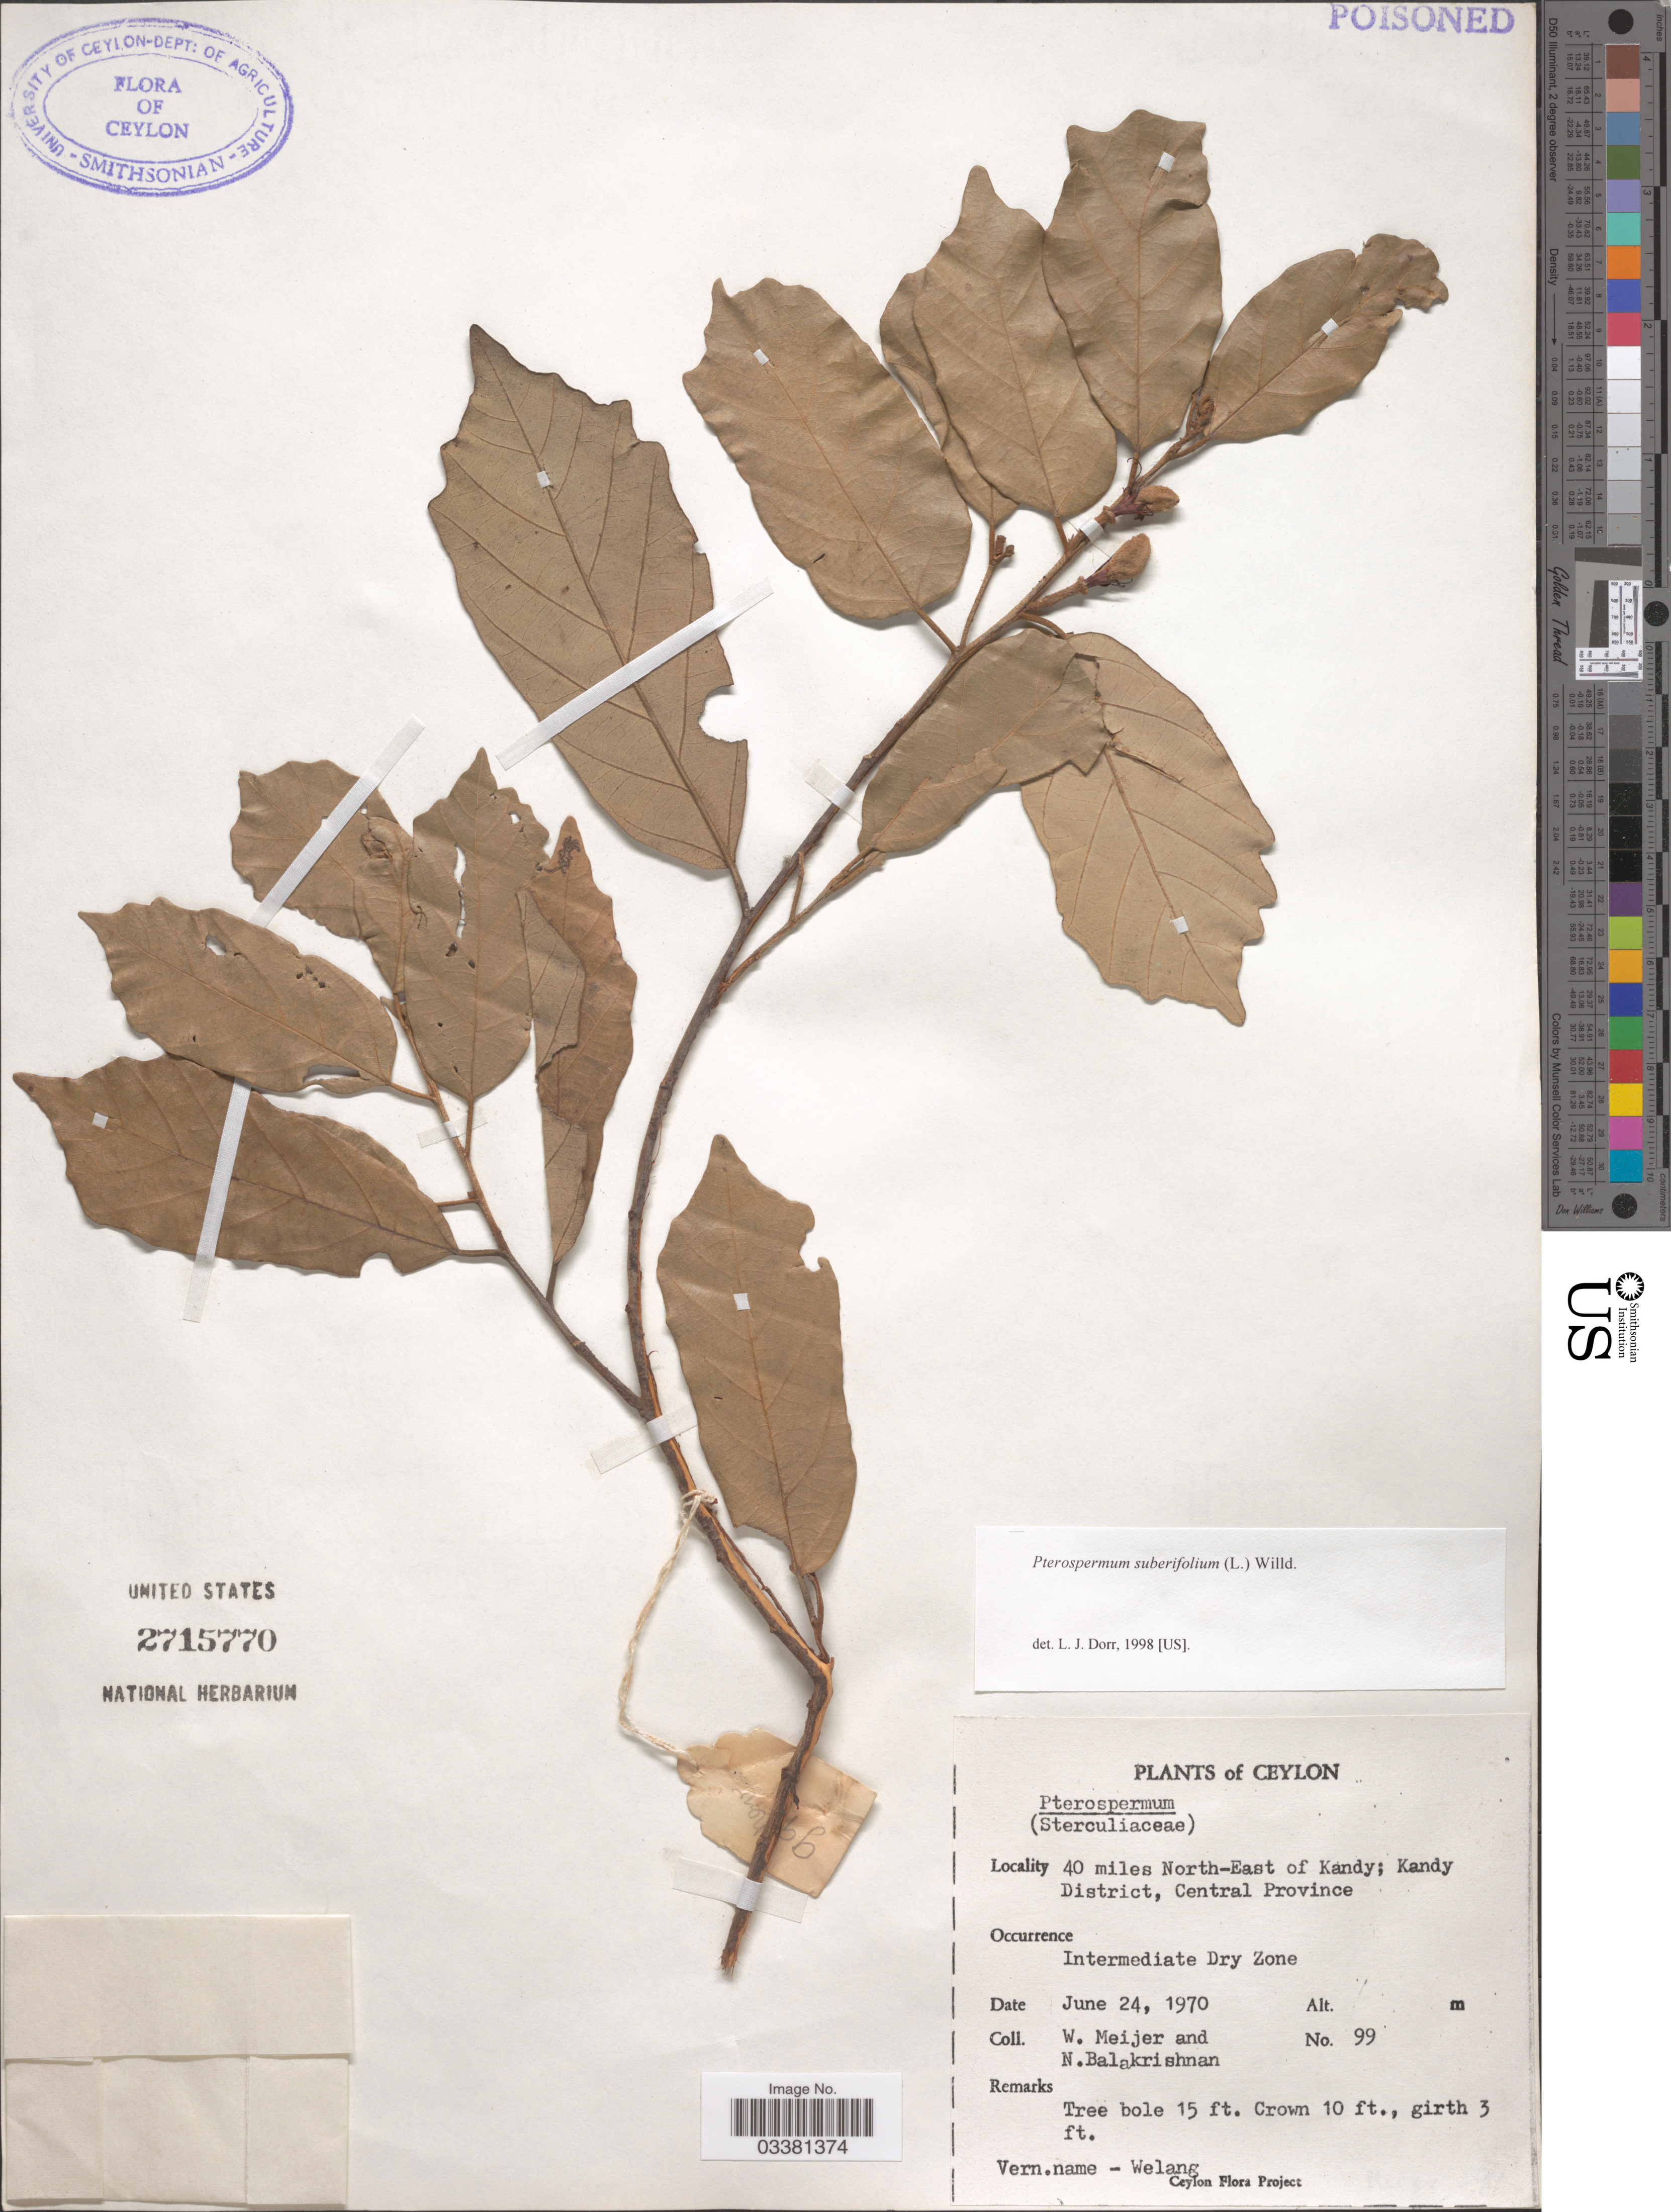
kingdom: Plantae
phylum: Tracheophyta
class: Magnoliopsida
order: Malvales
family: Malvaceae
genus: Pterospermum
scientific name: Pterospermum suberifolium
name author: (L.) Raeusch.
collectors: W. Meijer & N. Balakrishnan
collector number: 99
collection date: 1970-06-24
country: Sri Lanka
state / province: Central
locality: Ceylon, 40 miles North-East of Kandy; Kandy District.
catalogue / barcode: US 2715770